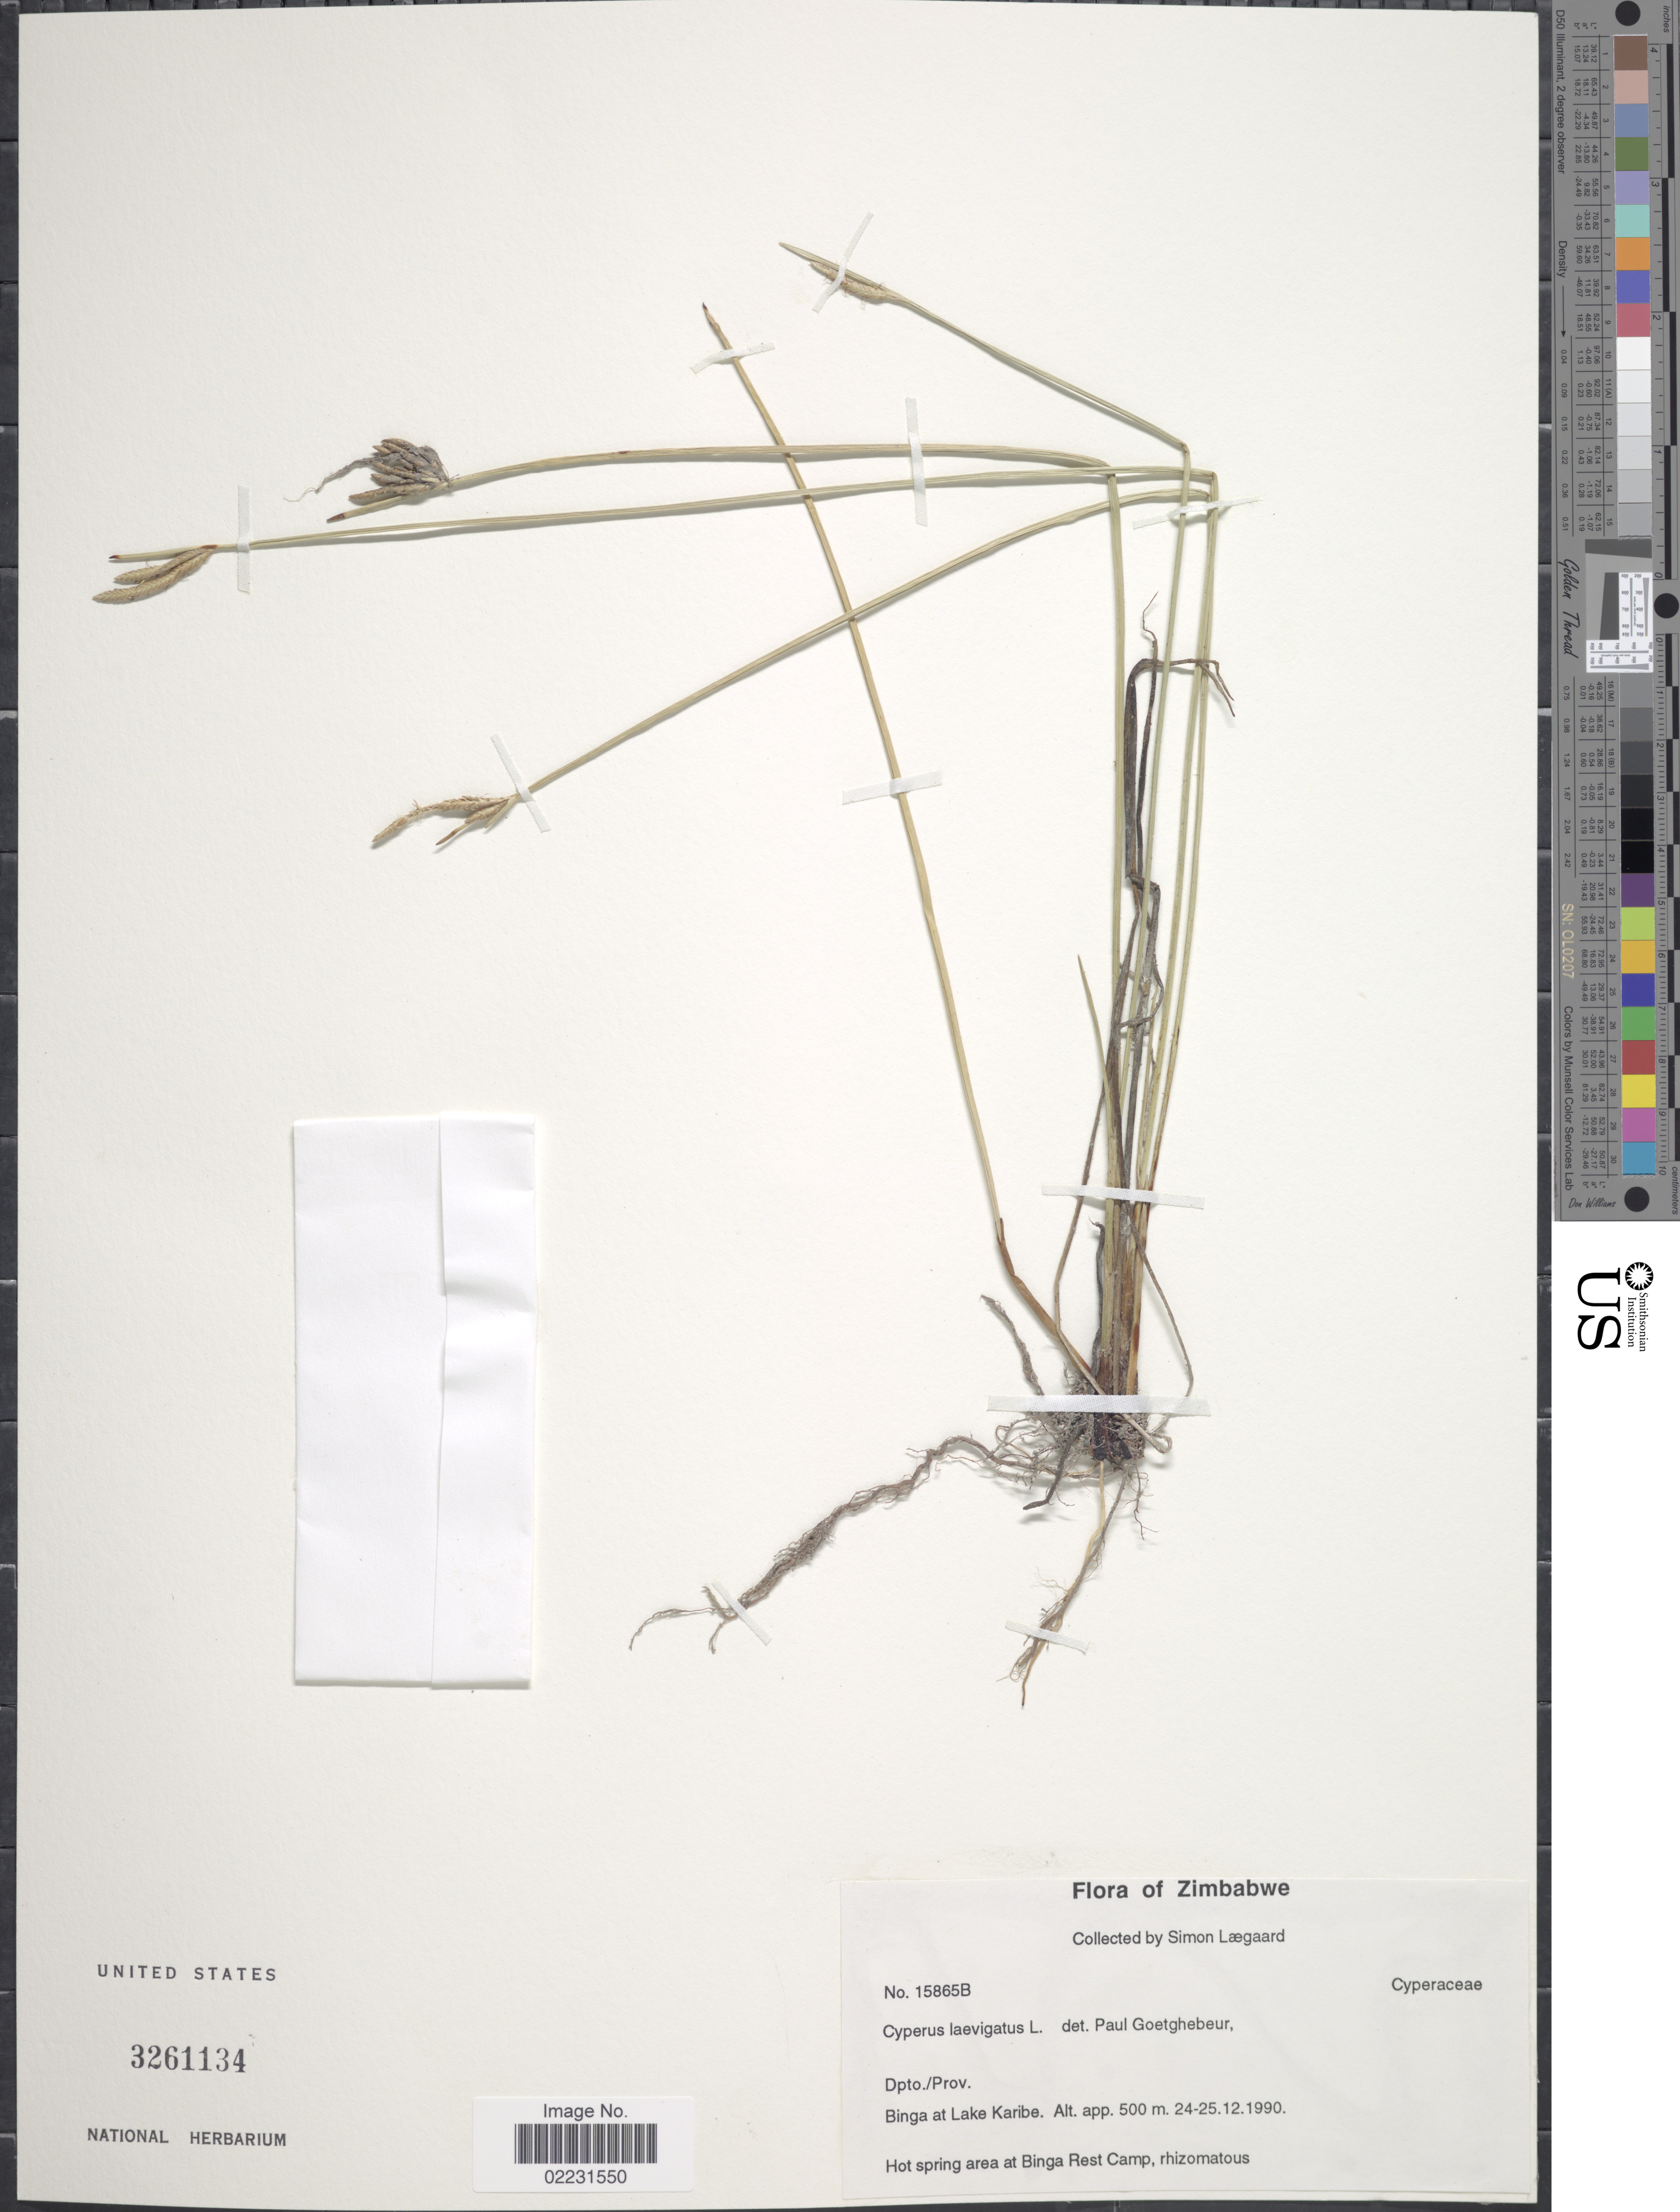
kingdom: Plantae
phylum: Tracheophyta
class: Liliopsida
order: Poales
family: Cyperaceae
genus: Cyperus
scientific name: Cyperus laevigatus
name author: L.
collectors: S. Lægaard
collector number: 15865B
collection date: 1990-12-24/1990-12-25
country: Zimbabwe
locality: Dpto./Prov. Binga at Lake Karibe.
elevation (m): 500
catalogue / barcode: US 3261134